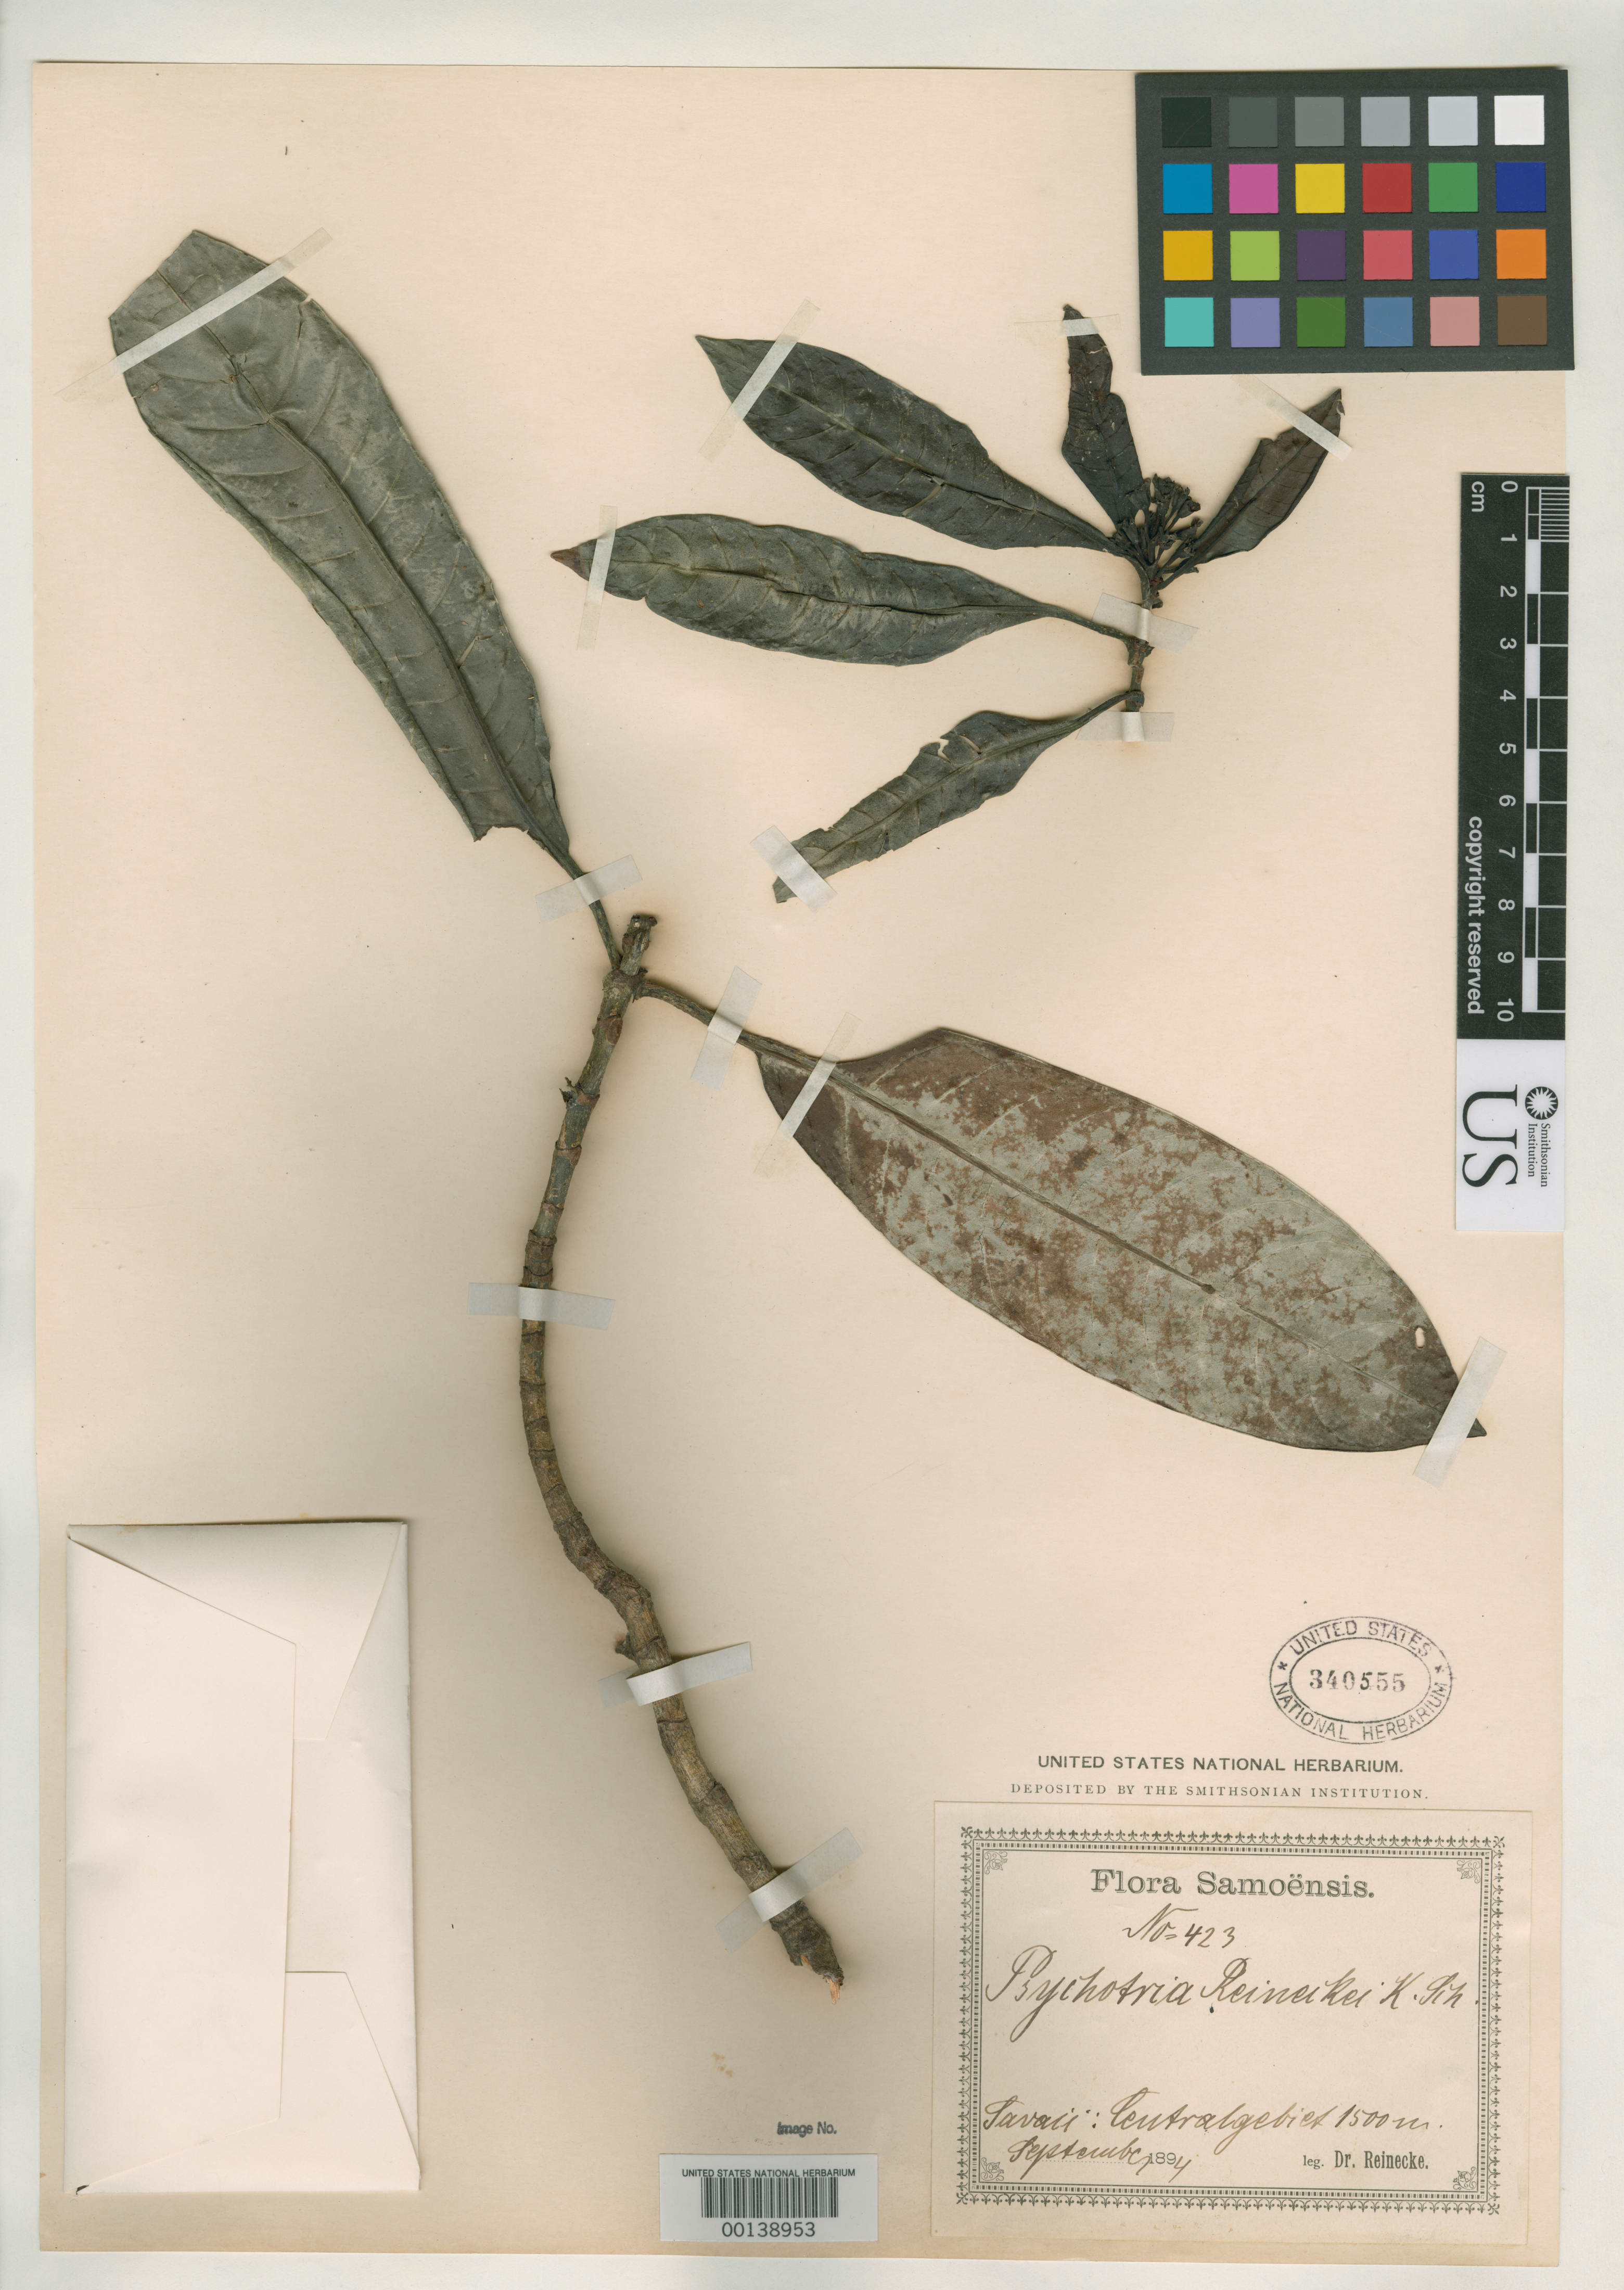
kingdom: Plantae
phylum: Tracheophyta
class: Magnoliopsida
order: Gentianales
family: Rubiaceae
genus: Psychotria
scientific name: Psychotria reineckei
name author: K. Schum.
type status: Isotype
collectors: F. Reinecke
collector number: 423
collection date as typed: Sep 1894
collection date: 1894-09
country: Samoa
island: Savai'i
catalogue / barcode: US 340555